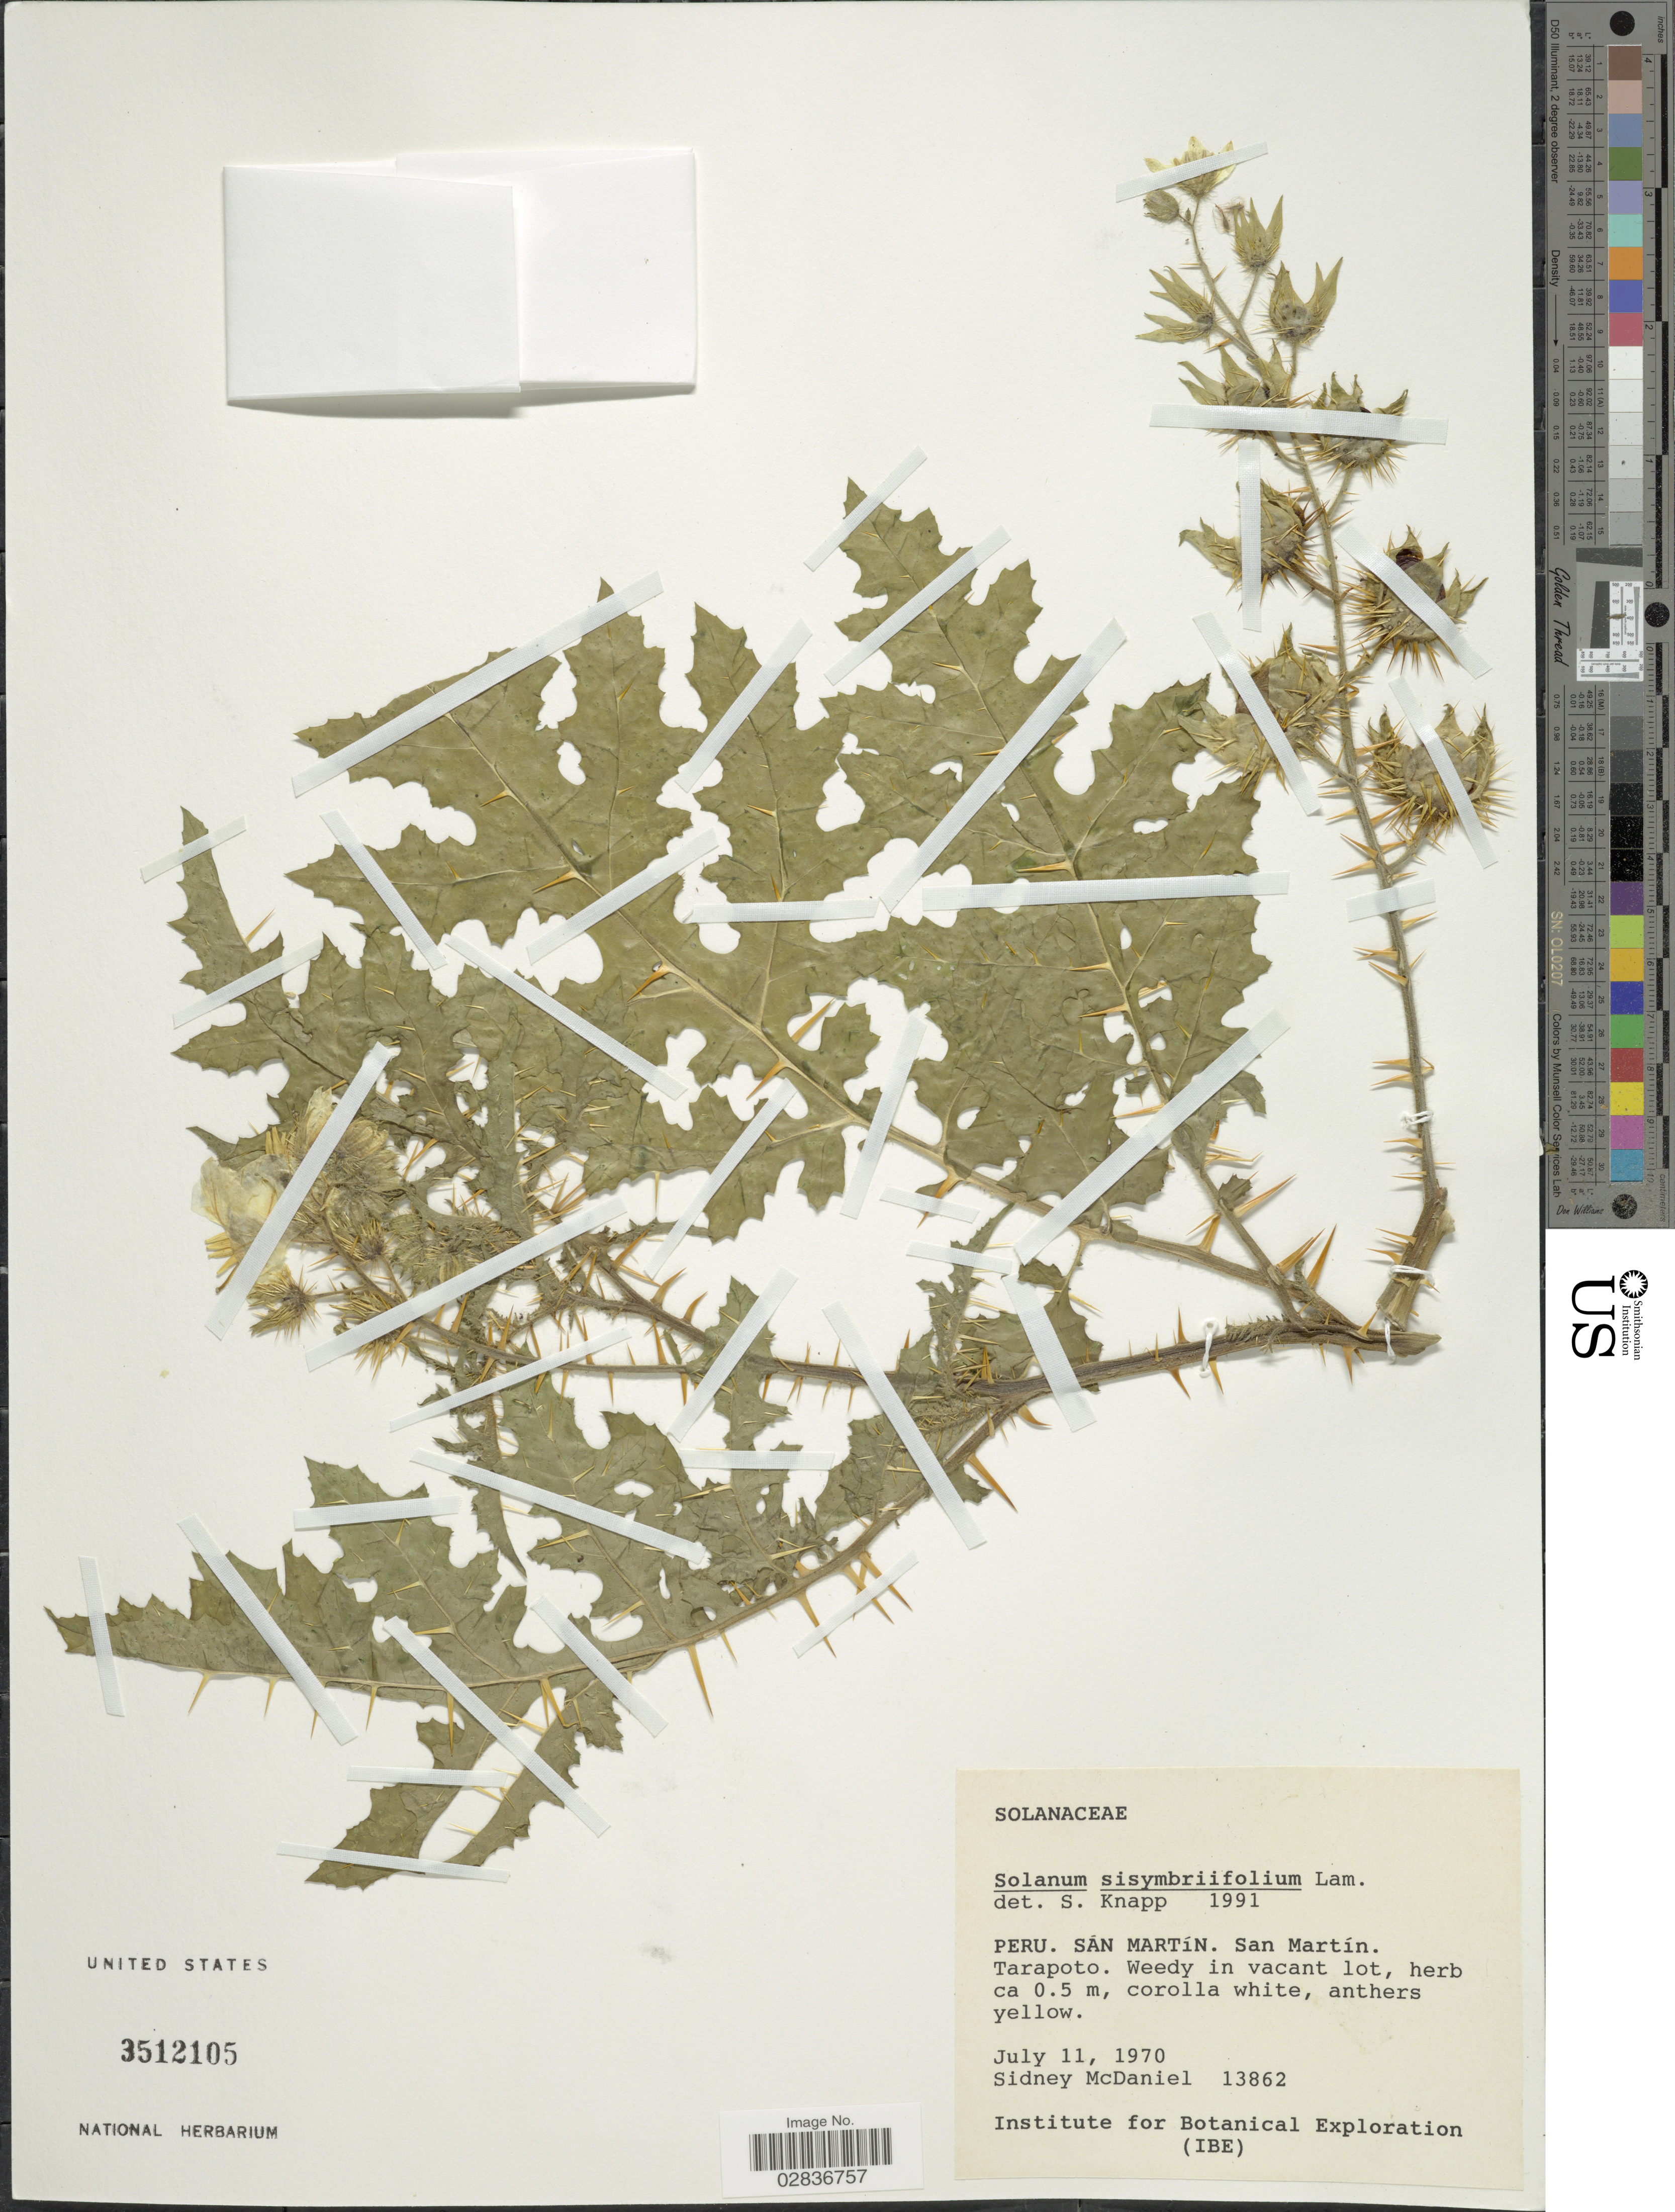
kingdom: Plantae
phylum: Tracheophyta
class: Magnoliopsida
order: Solanales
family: Solanaceae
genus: Solanum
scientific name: Solanum sisymbriifolium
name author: Lam.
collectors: S. McDaniel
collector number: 13862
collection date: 1970-07-11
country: Peru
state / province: San Martín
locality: Sán Martín. San Martín. Tarapoto.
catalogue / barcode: US 3512105